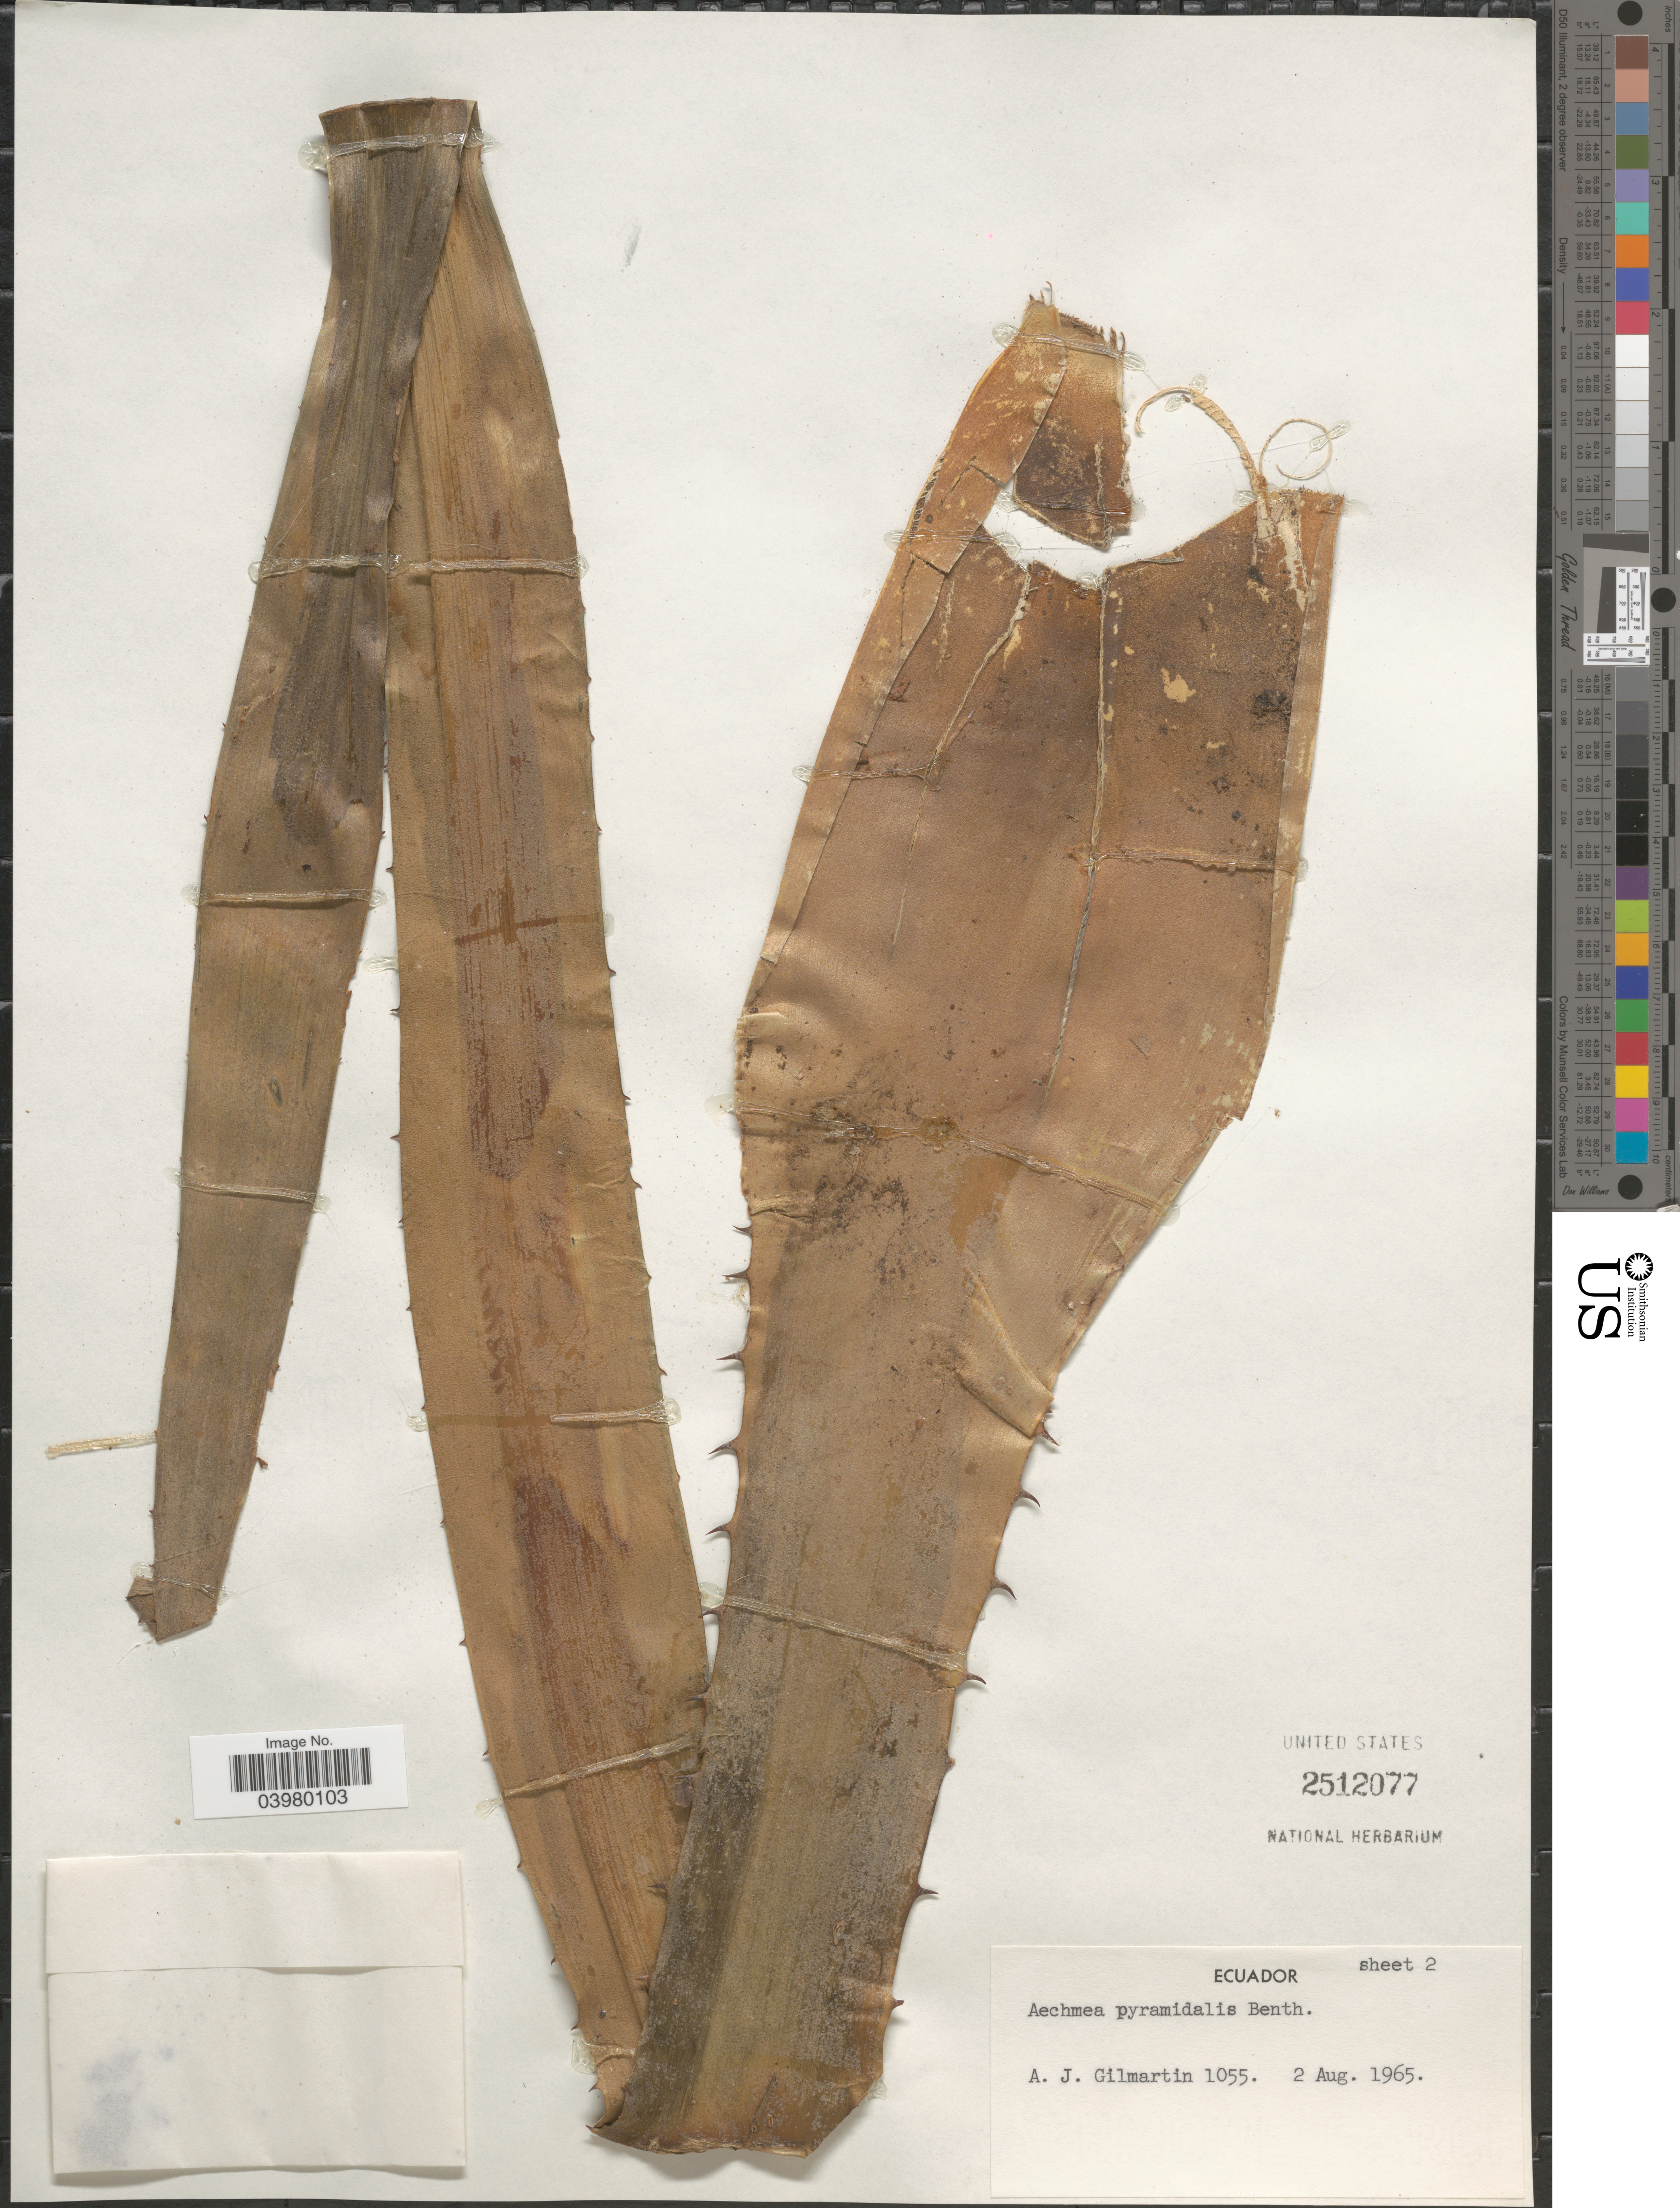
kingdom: Plantae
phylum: Tracheophyta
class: Liliopsida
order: Poales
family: Bromeliaceae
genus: Aechmea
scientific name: Aechmea pyramidalis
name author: Benth.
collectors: A. J. Gilmartin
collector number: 1055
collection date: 1965-08-02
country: Ecuador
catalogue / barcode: US 2512077